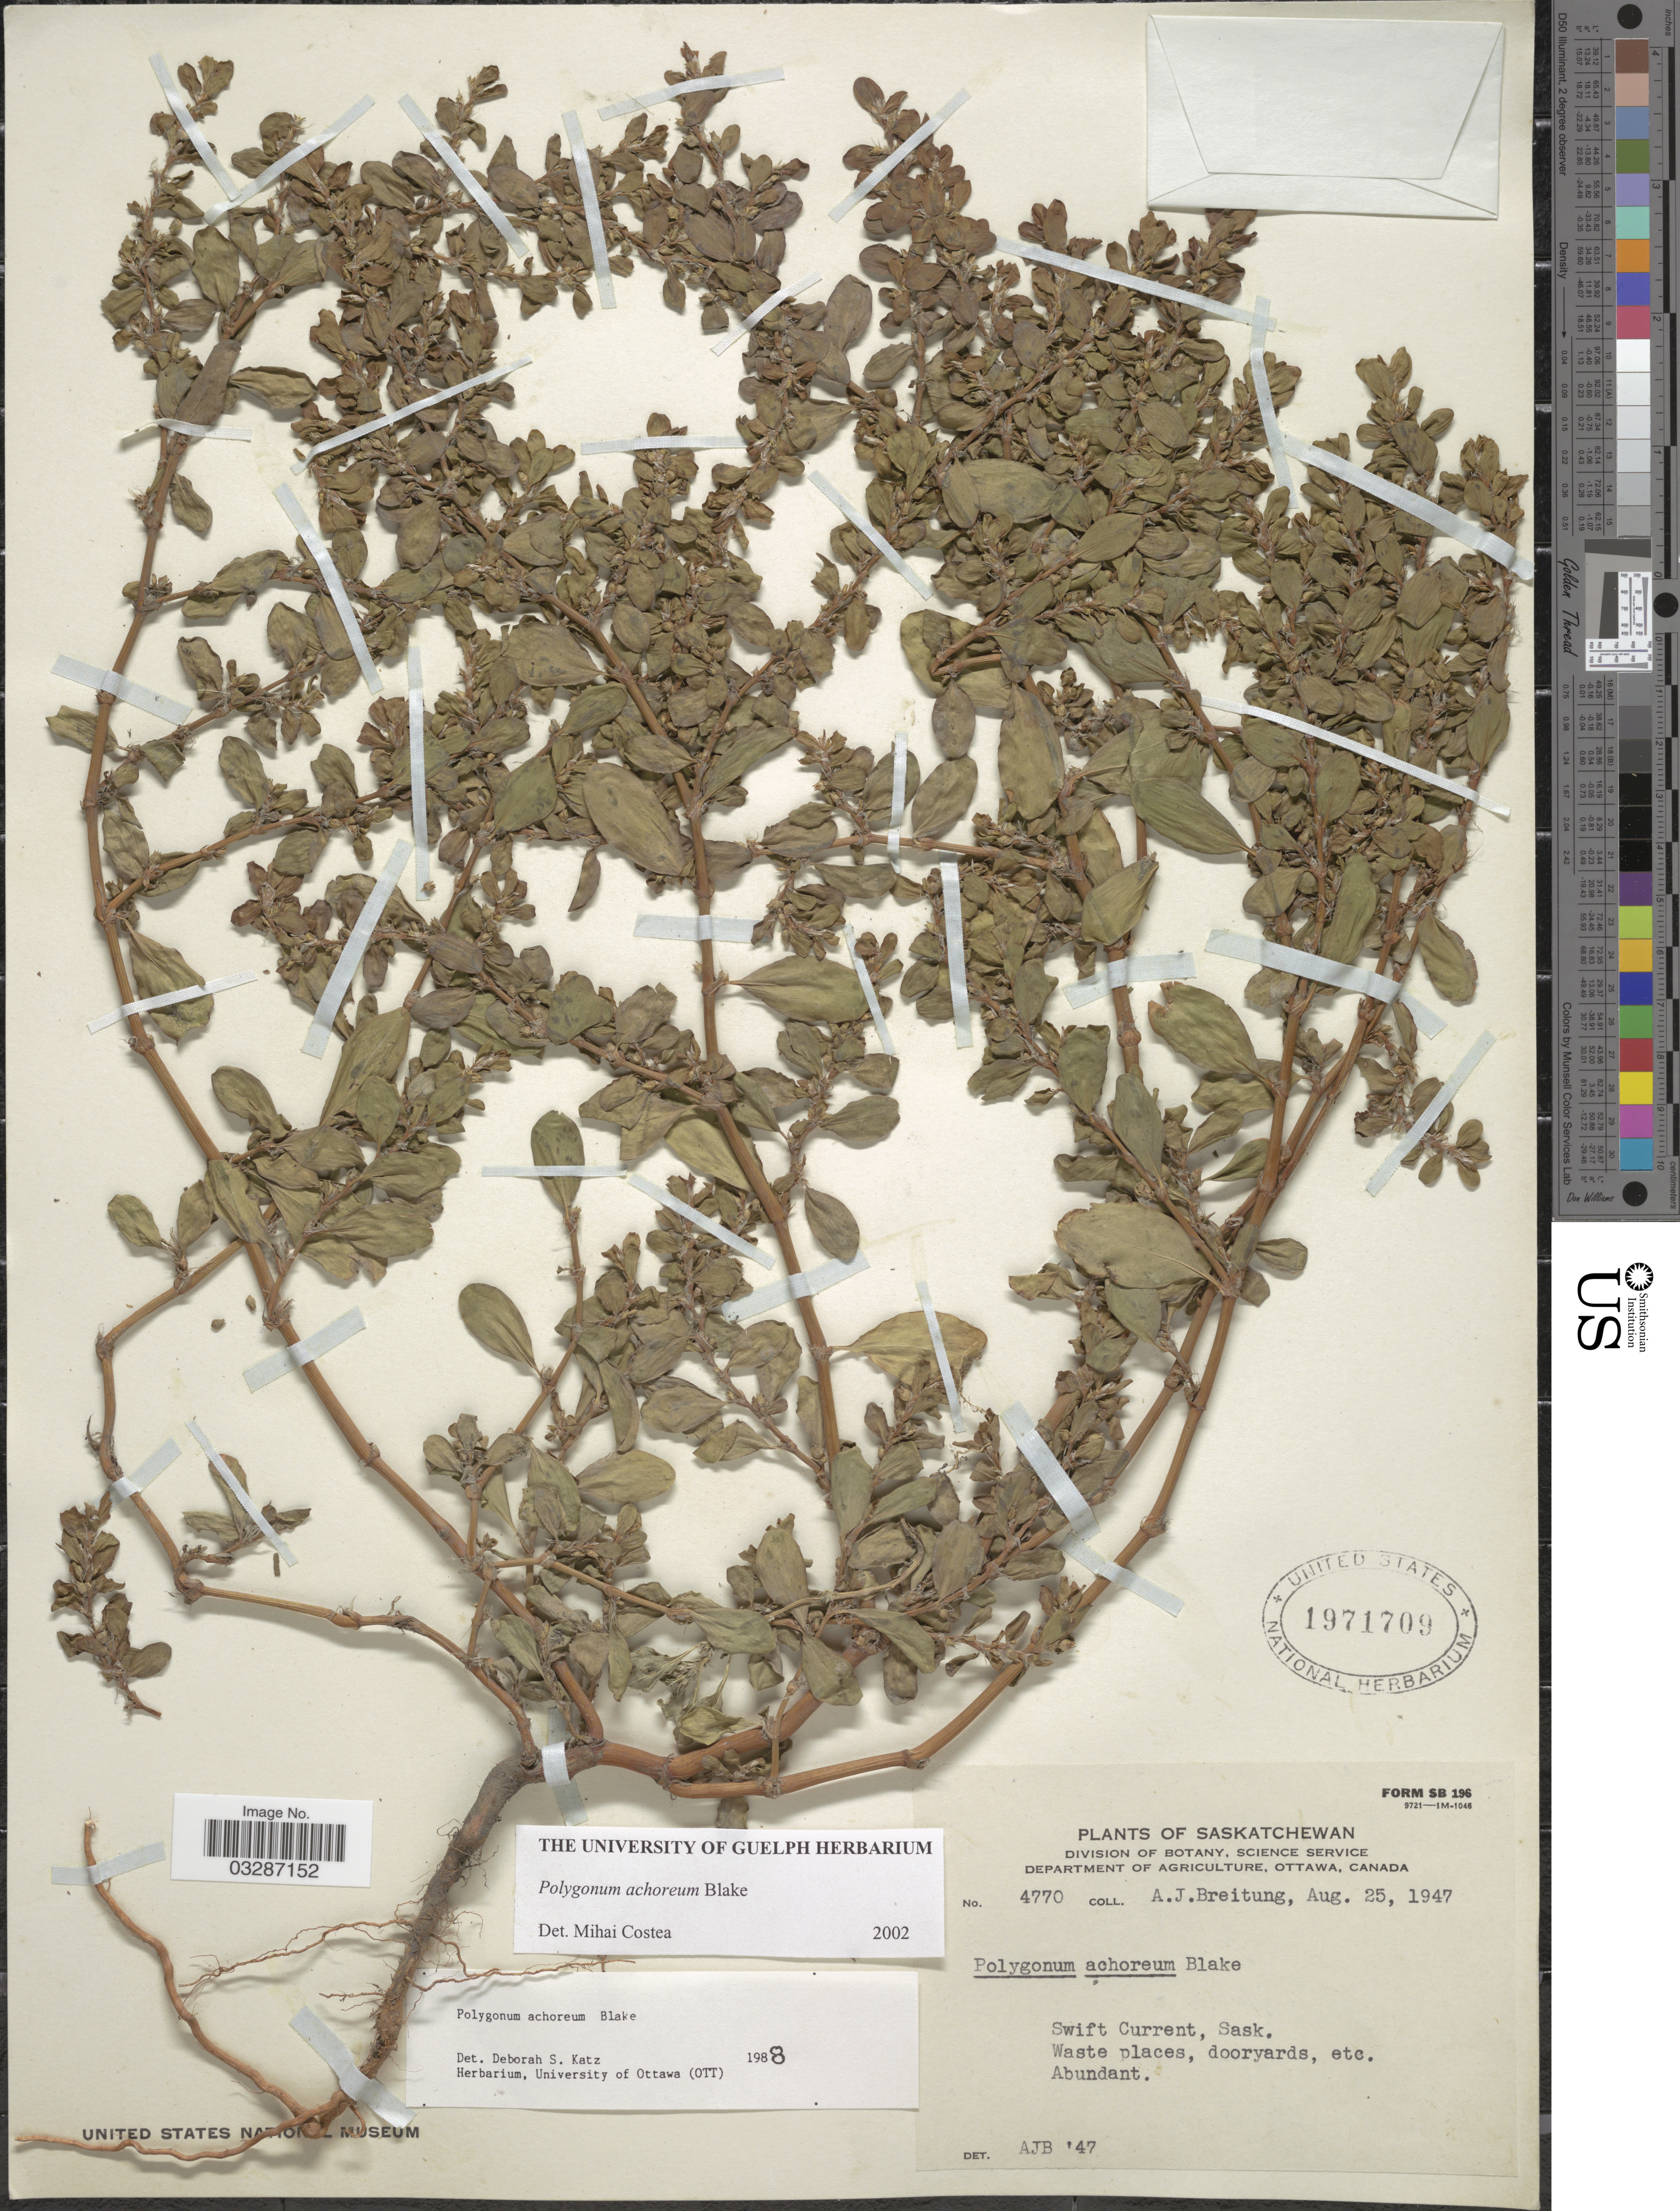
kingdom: Plantae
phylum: Tracheophyta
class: Magnoliopsida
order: Caryophyllales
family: Polygonaceae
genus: Polygonum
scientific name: Polygonum achoreum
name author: S.F. Blake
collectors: A. Breitung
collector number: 4770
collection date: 1947-08-25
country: Canada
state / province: Saskatchewan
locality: Swift Current, Sask.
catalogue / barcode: US 1971709